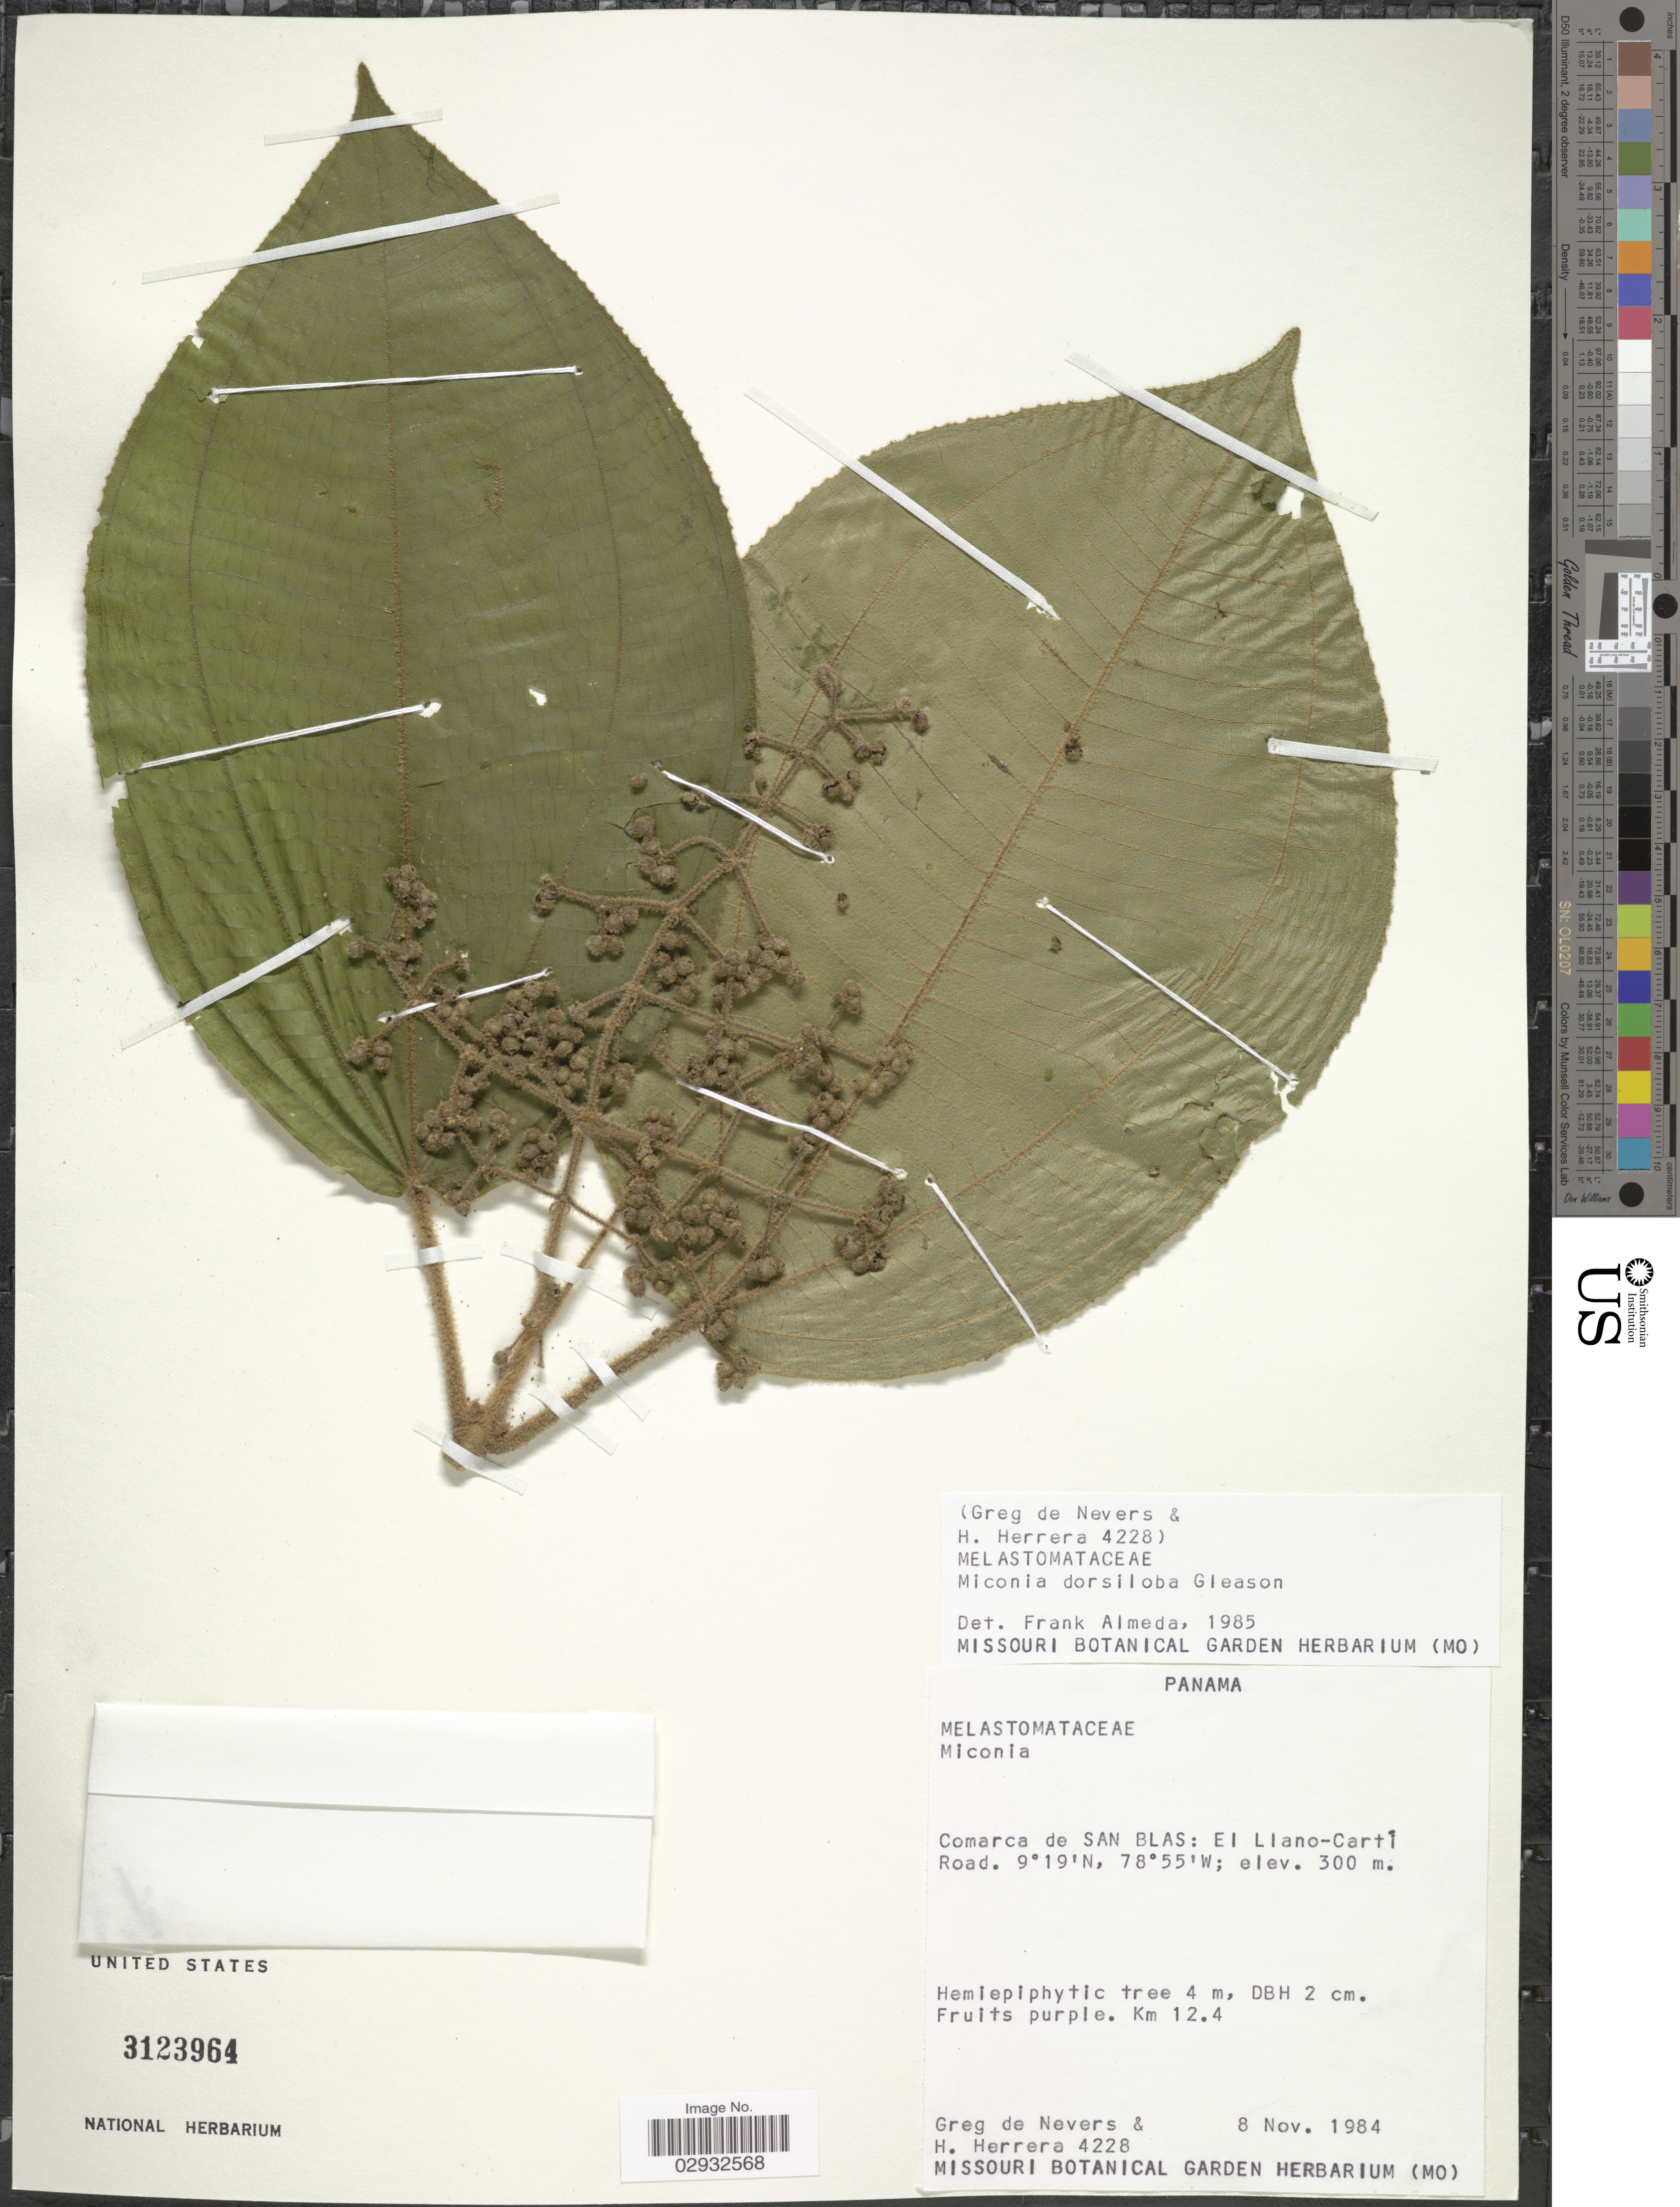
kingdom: Plantae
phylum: Tracheophyta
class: Magnoliopsida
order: Myrtales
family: Melastomataceae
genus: Miconia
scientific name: Miconia dorsiloba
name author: Gleason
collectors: G. Nevers & H. Herrera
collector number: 4228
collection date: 1984-11-08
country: Panama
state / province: Kuna Yala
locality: Comarca de San Blas: El Llano-Cartí Road. Km 12.4.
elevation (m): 300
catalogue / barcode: US 3123964